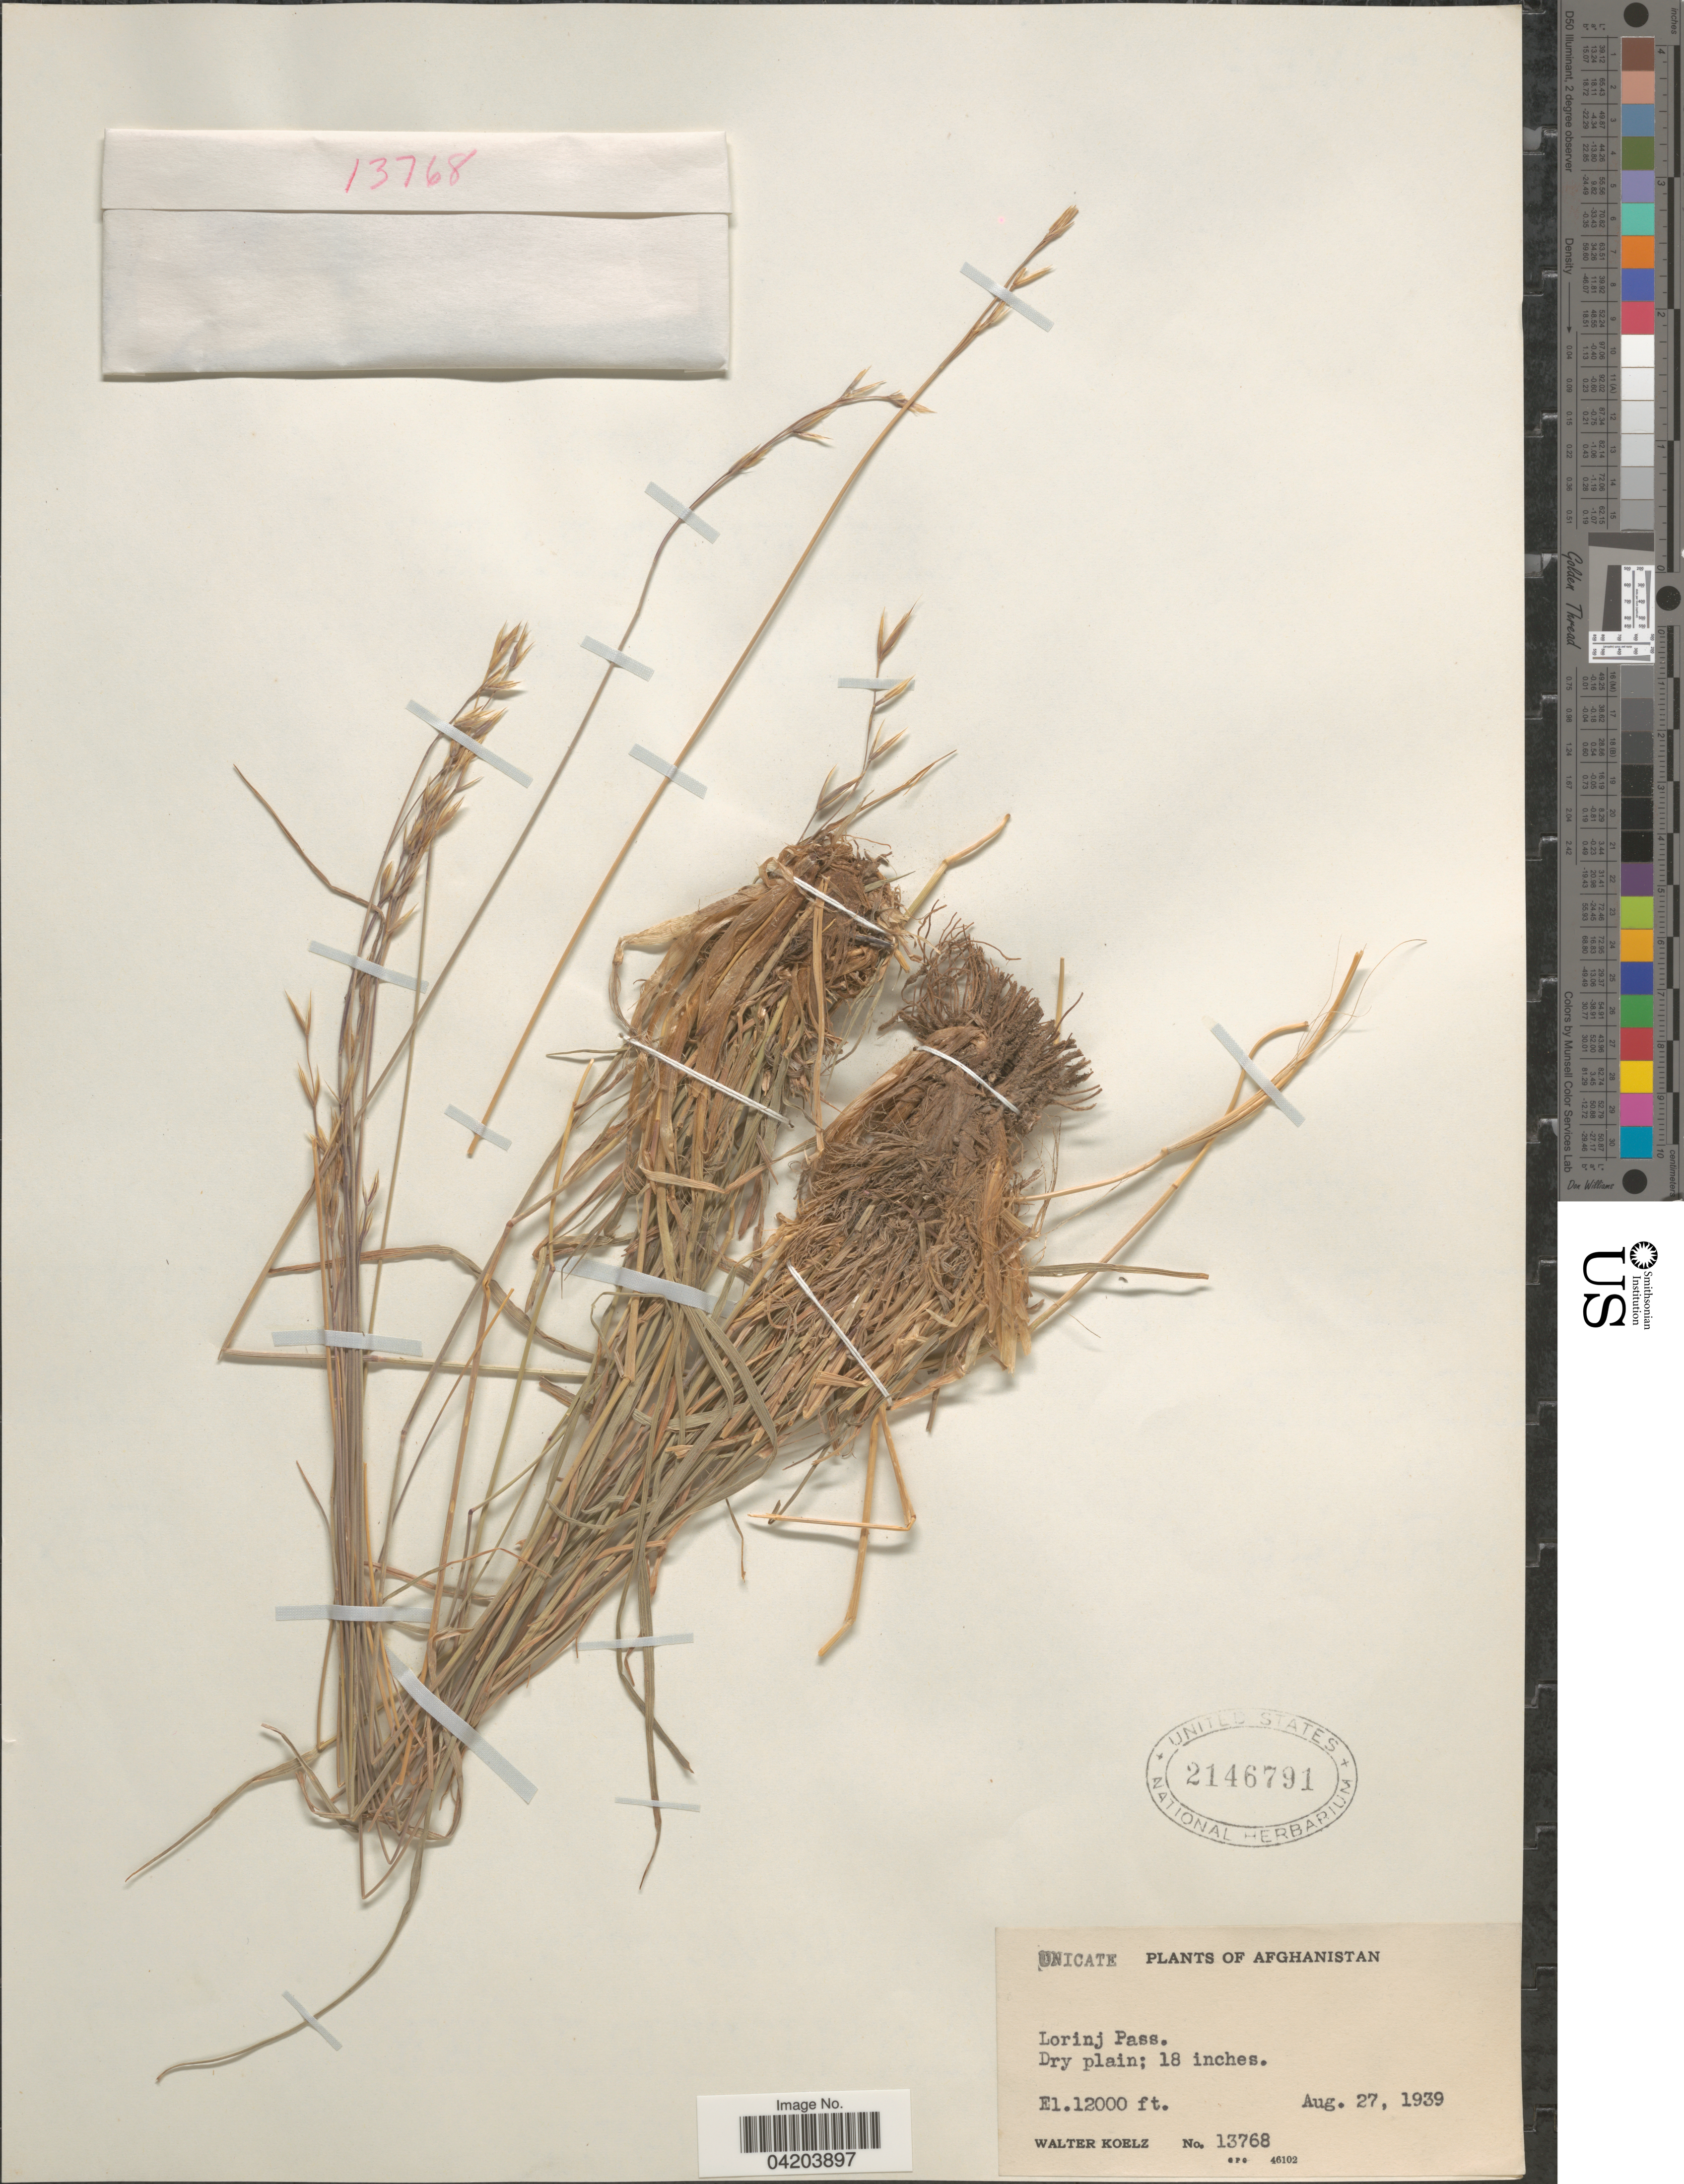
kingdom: Plantae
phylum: Tracheophyta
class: Liliopsida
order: Poales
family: Poaceae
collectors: W. N. Koelz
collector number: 13768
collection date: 1939-08-27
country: Afghanistan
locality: Lorinj Pass.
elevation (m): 3658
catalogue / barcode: US 2146791